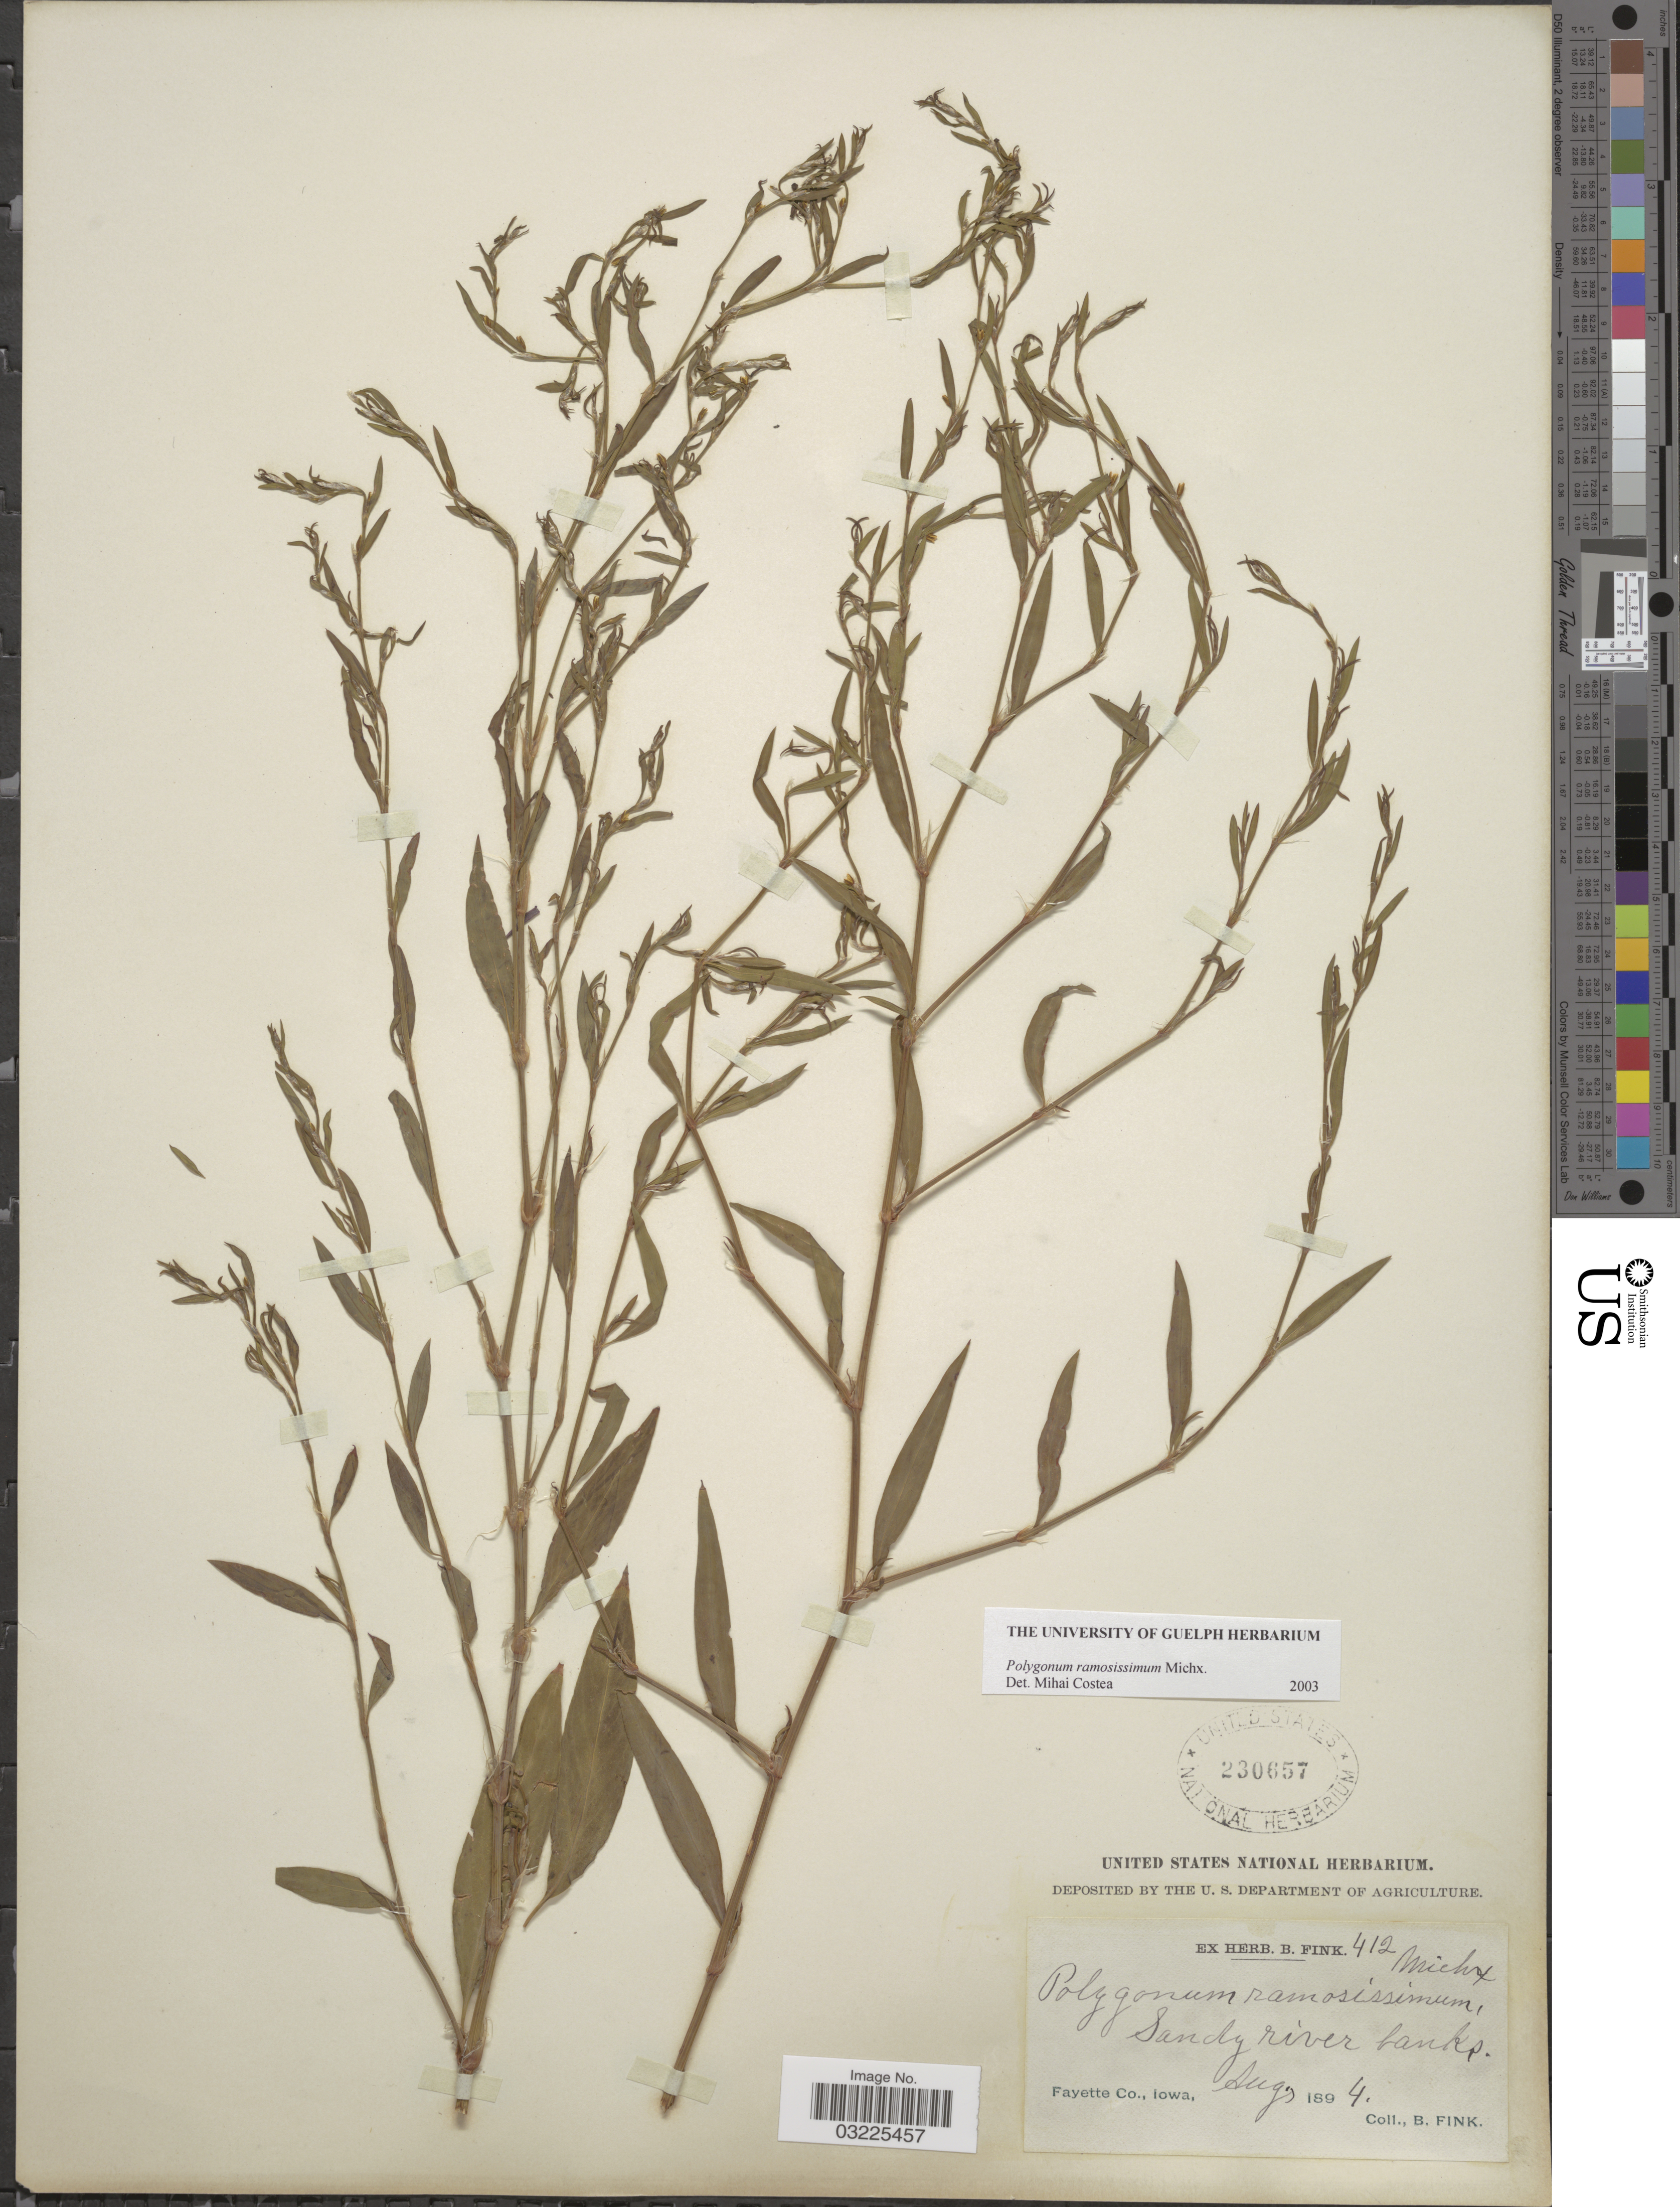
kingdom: Plantae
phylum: Tracheophyta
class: Magnoliopsida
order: Caryophyllales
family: Polygonaceae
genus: Polygonum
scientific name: Polygonum ramosissimum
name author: Michx.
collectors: B. Fink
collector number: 412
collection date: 1894-08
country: United States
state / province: Iowa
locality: Fayette Co.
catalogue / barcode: US 230657